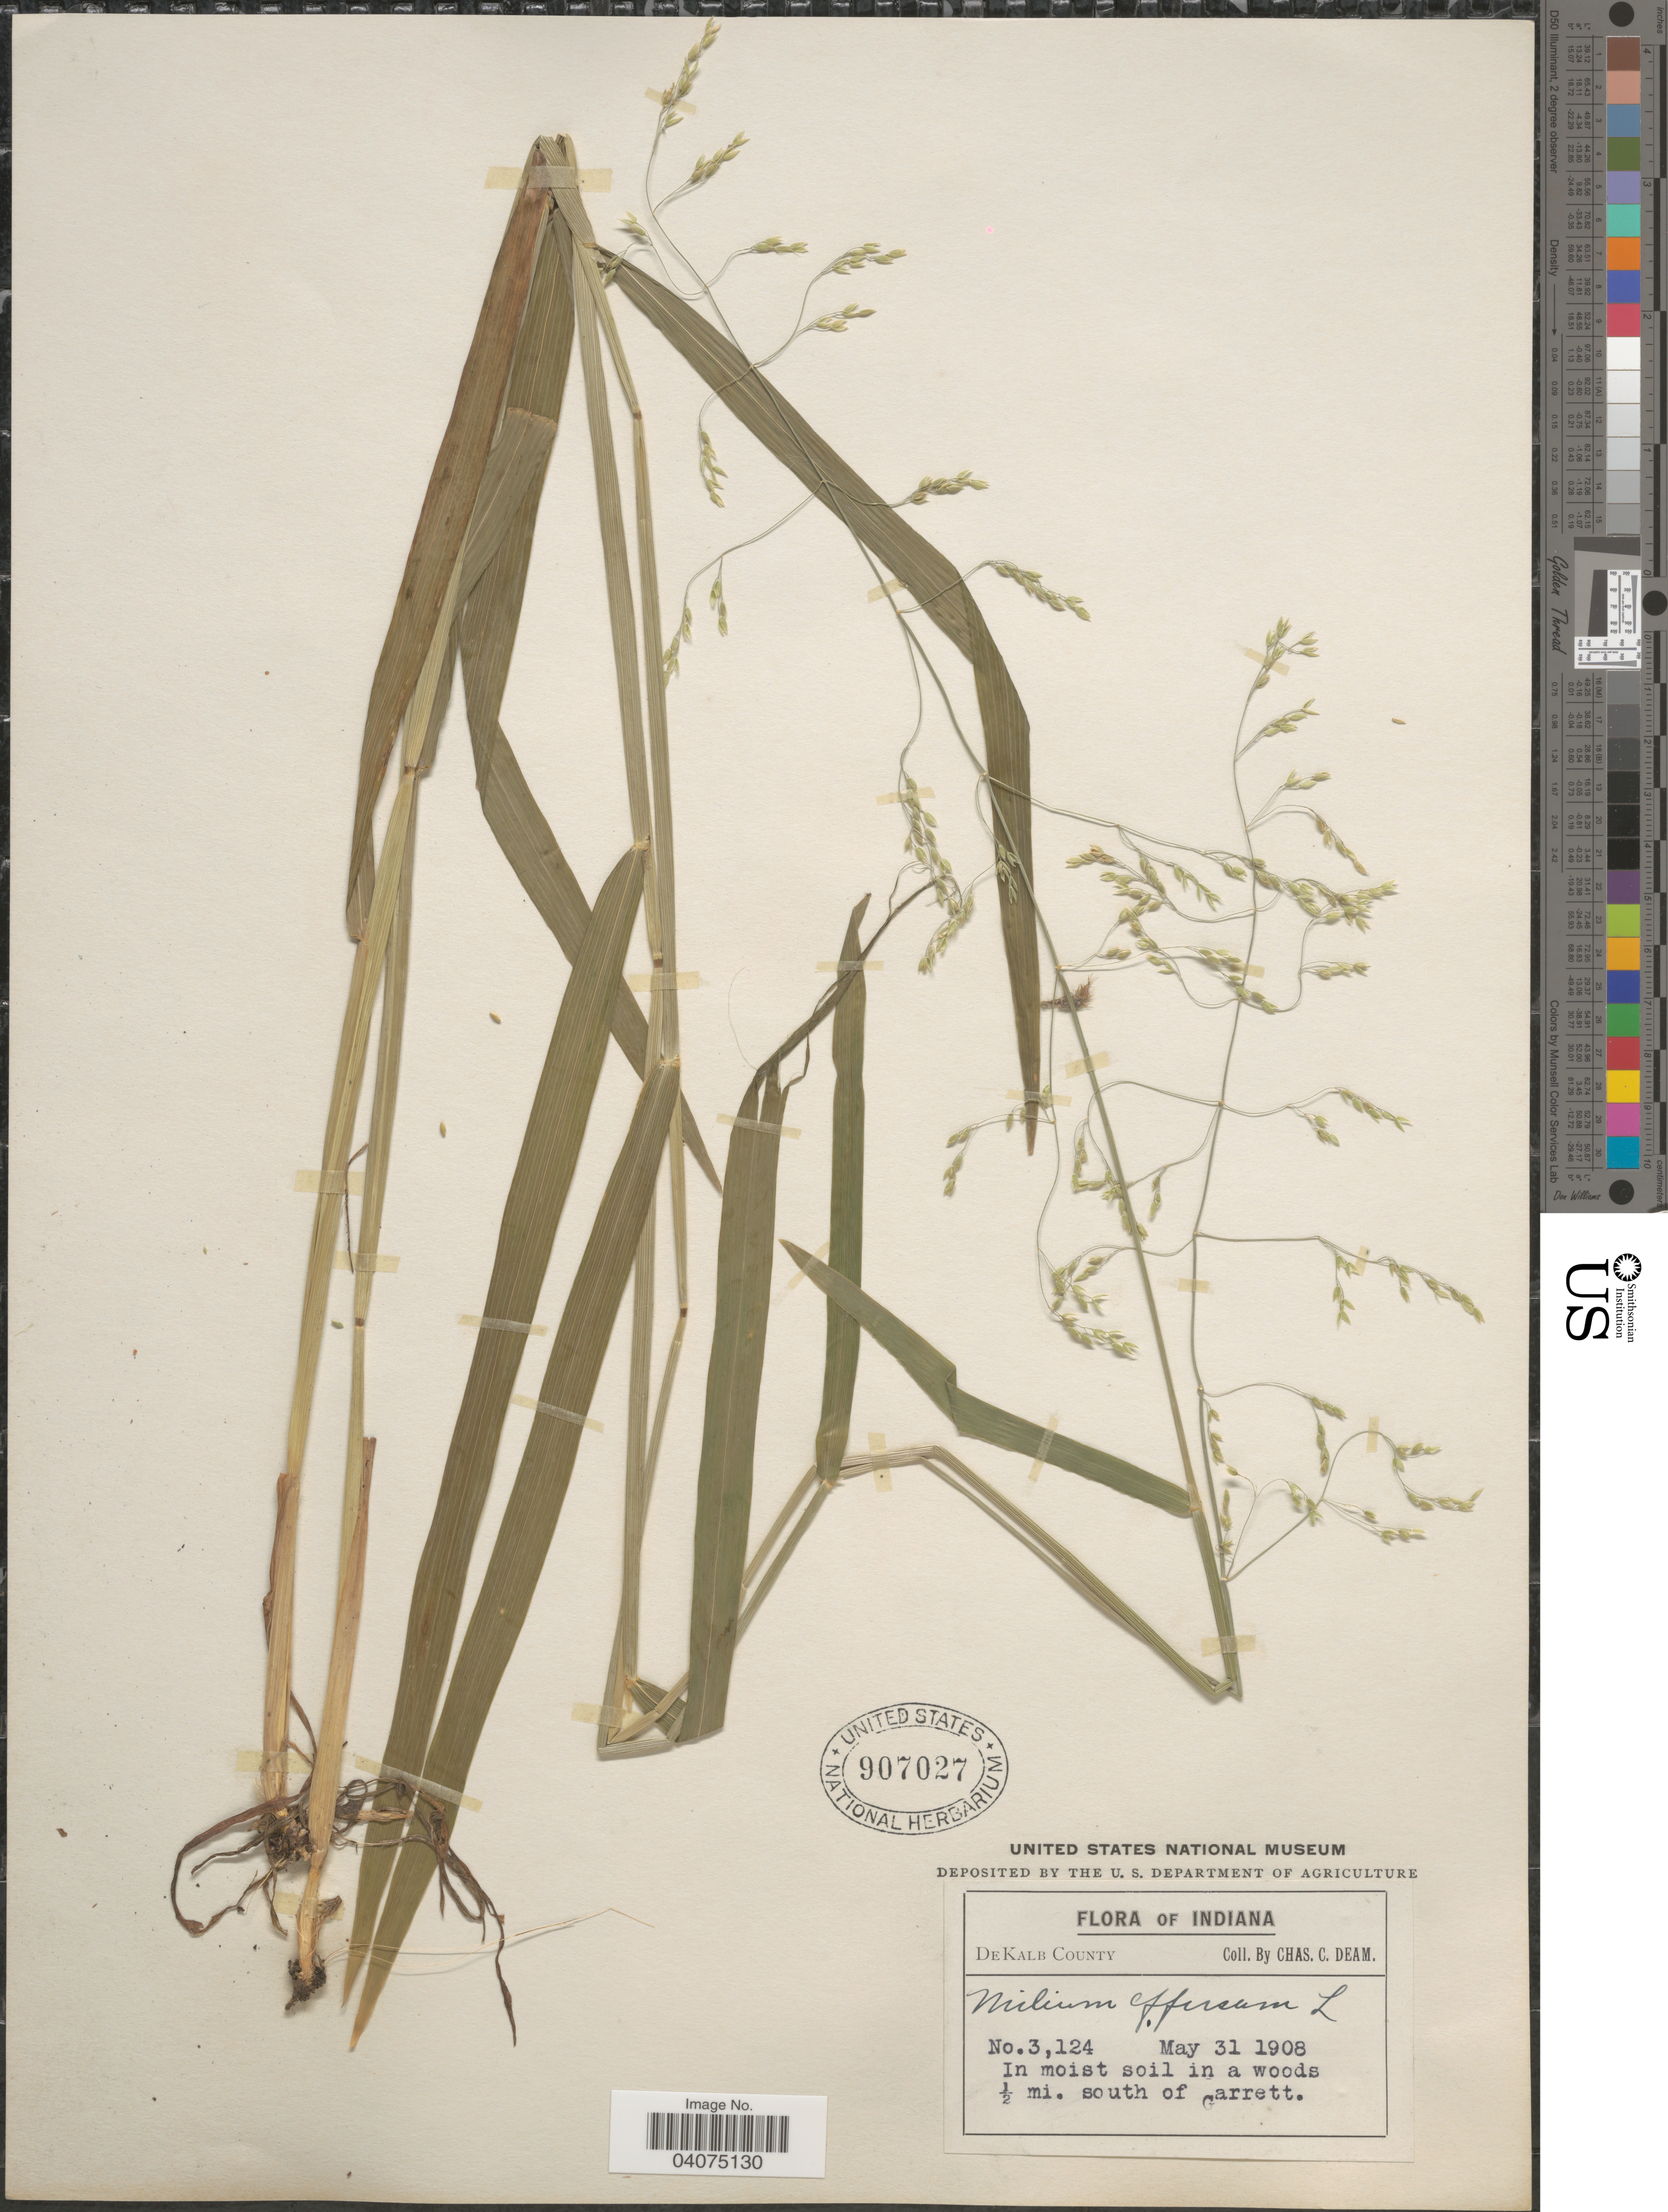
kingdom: Plantae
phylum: Tracheophyta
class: Liliopsida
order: Poales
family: Poaceae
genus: Milium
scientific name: Milium effusum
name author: L.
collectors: C. Deam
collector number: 3124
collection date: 1908-05-31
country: United States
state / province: Indiana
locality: In moist soil in a woods ½ mi. south of Garrett. DeKalb County.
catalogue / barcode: US 907027